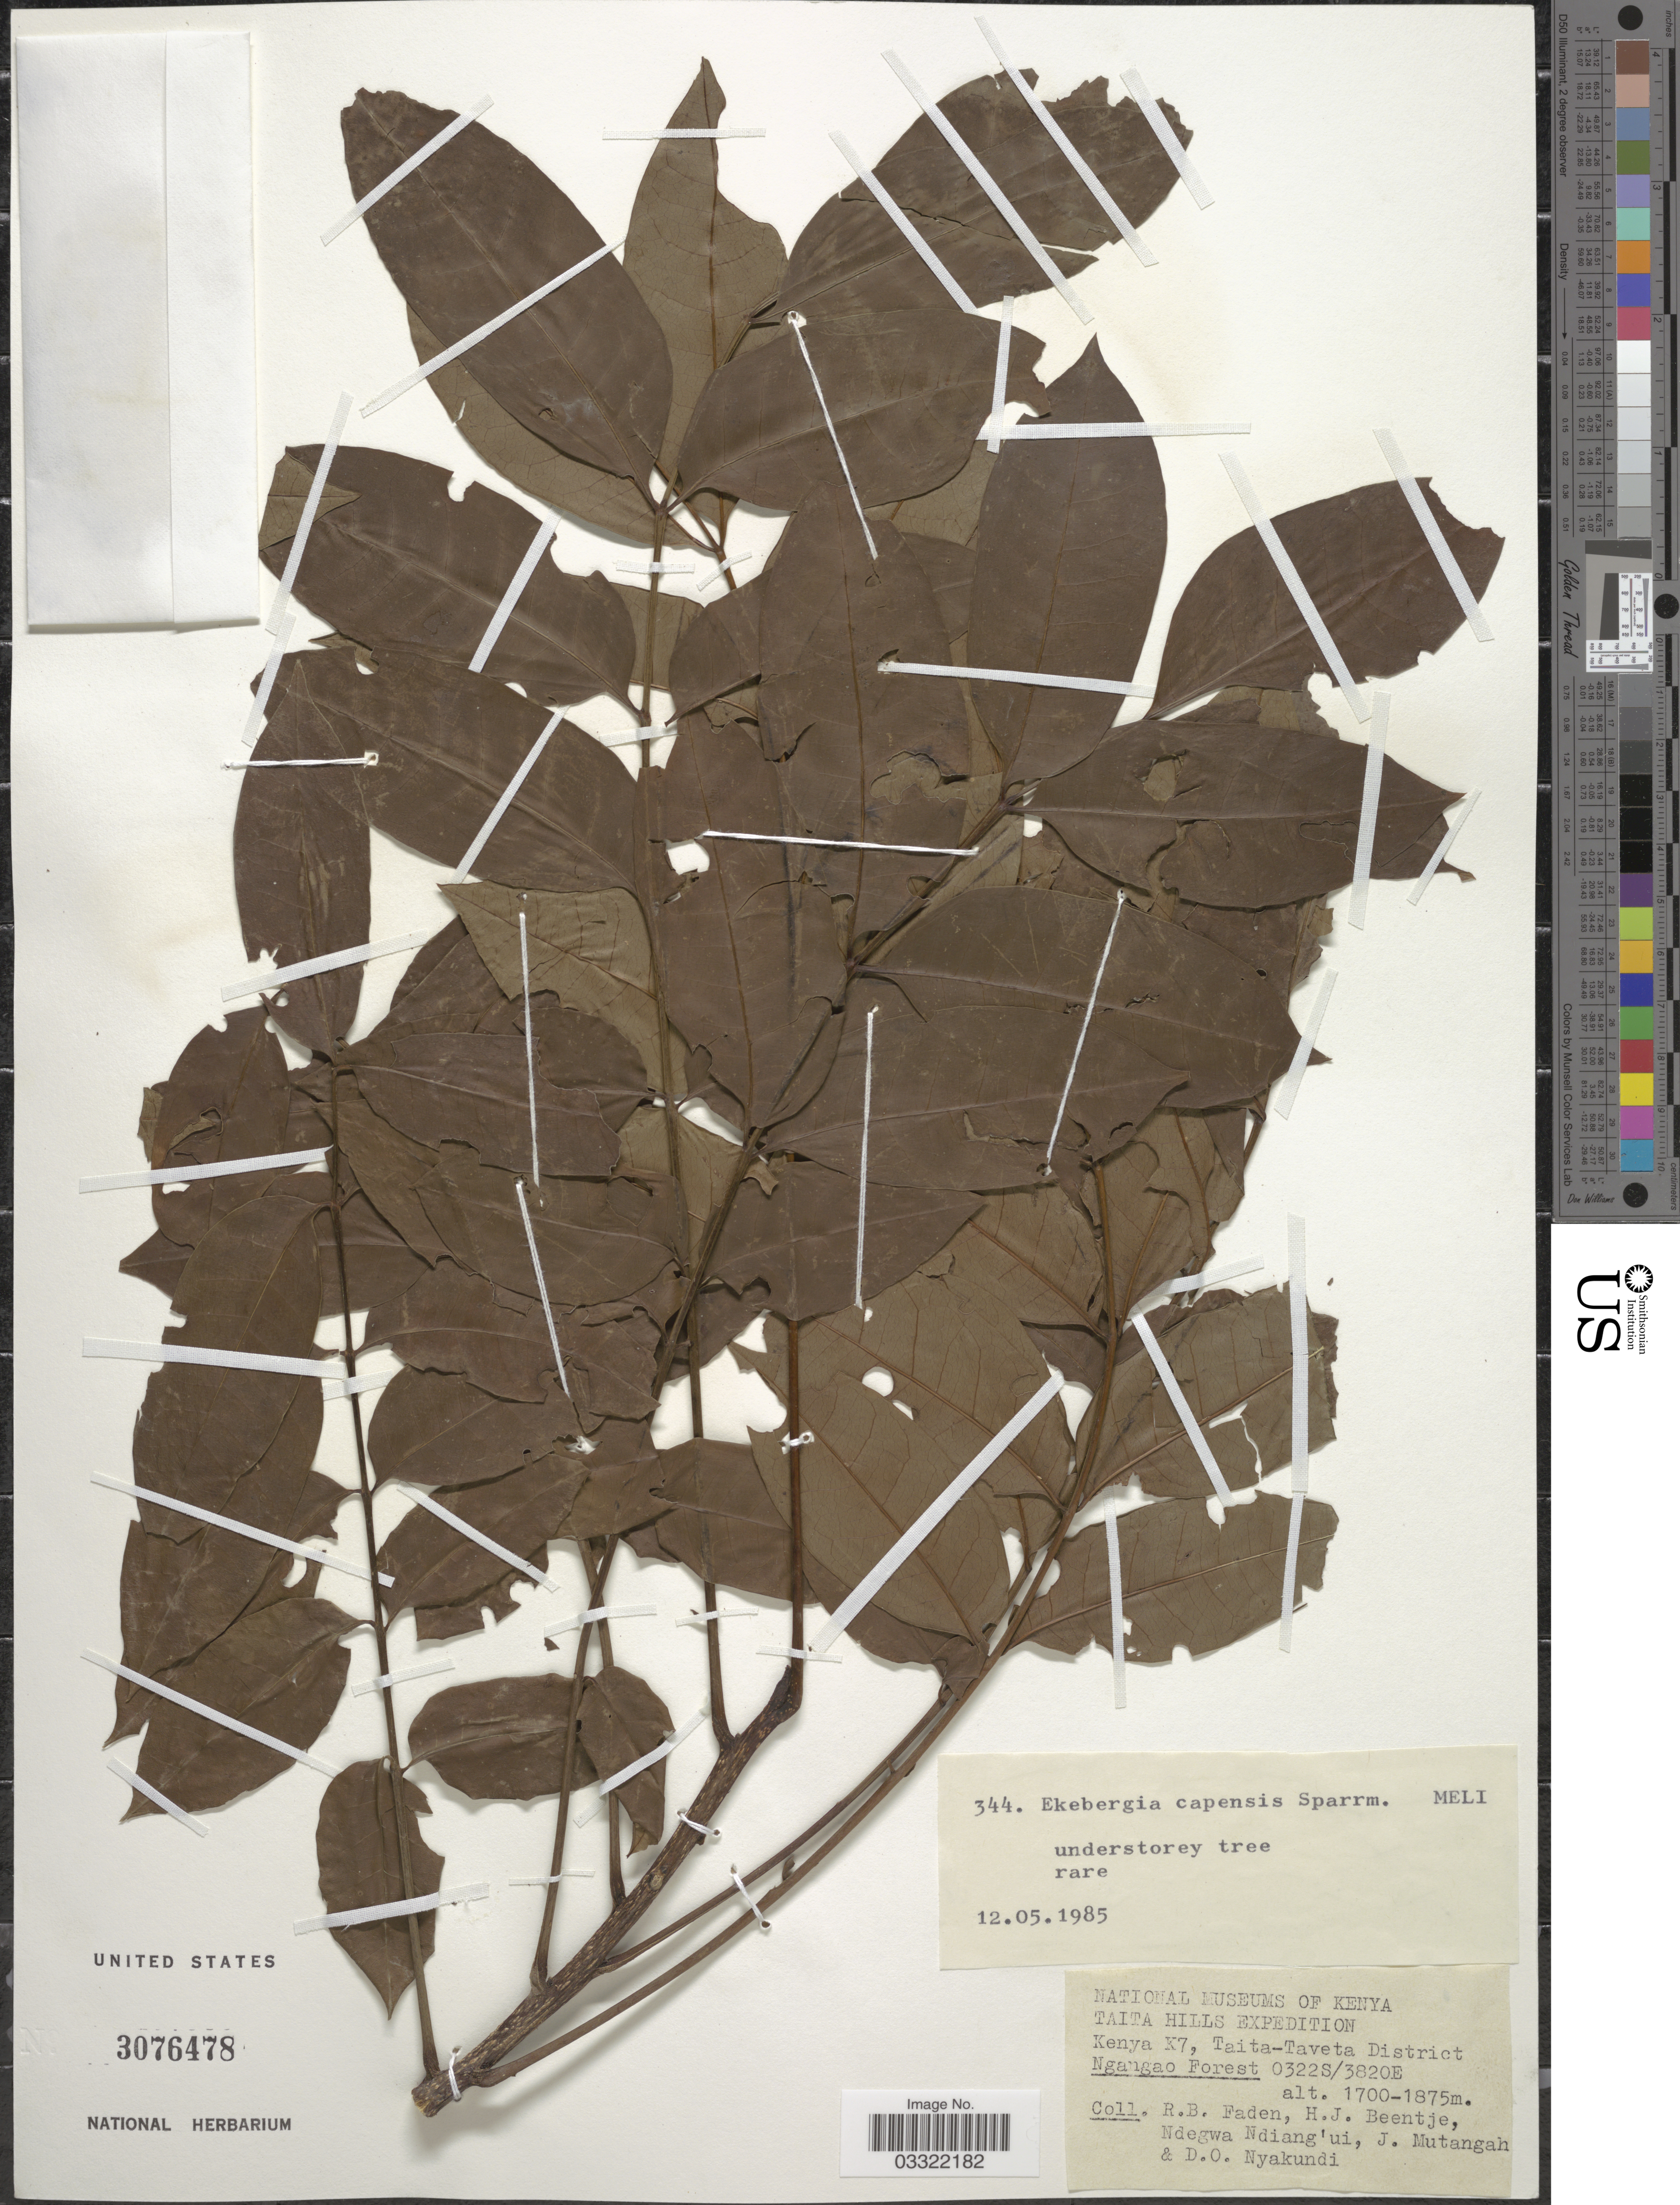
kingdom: Plantae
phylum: Tracheophyta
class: Magnoliopsida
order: Sapindales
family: Meliaceae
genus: Ekebergia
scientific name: Ekebergia capensis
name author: Sparrm.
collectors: R. B. Faden, H. J. Beentje, Ndegwa Ndiang'ui, J. Mutangah & D. Nyakundi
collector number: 344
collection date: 1985-05-12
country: Kenya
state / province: Taita Taveta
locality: Kenya K7, Taita-Taveta District Ngangao Forest.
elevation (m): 1700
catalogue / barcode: US 3076478